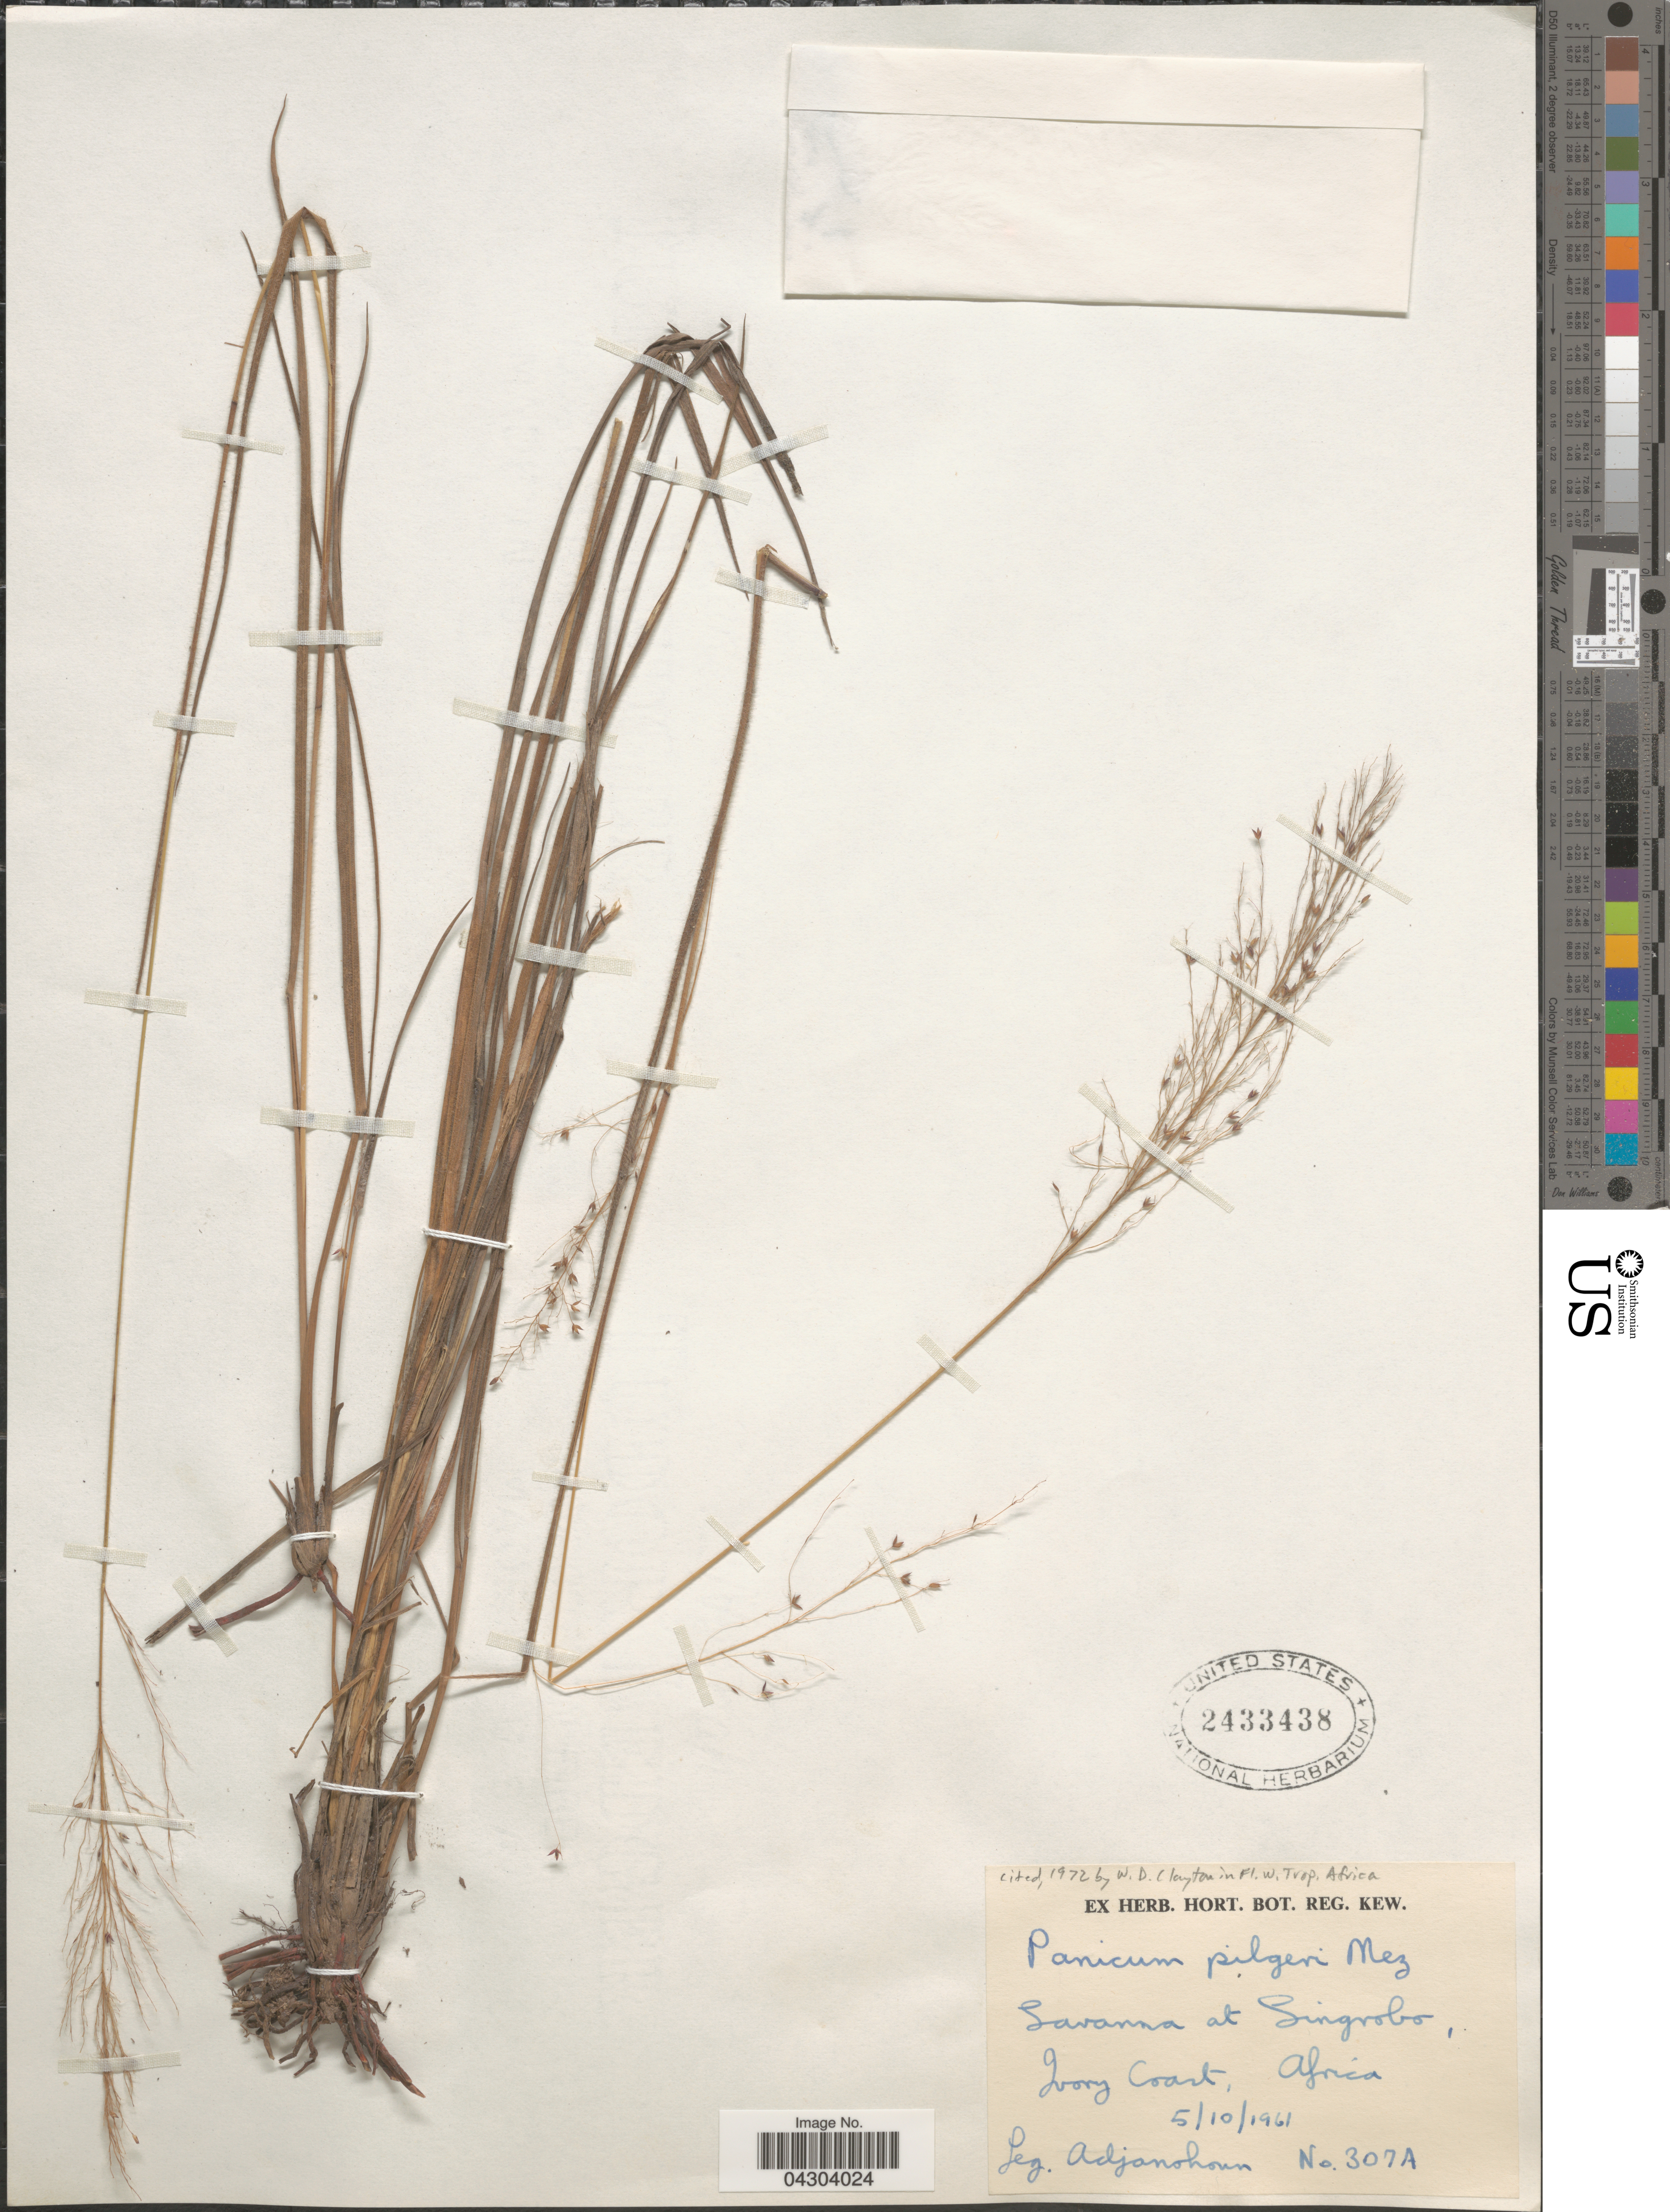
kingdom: Plantae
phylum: Tracheophyta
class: Liliopsida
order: Poales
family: Poaceae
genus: Panicum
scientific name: Panicum tricholaenoides var. flavomarginatum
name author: (Mez) Zuloaga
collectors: Adjanohoun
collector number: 307A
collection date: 1961-10-05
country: Ivory Coast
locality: Savanna at Singrobo.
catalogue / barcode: US 2433438